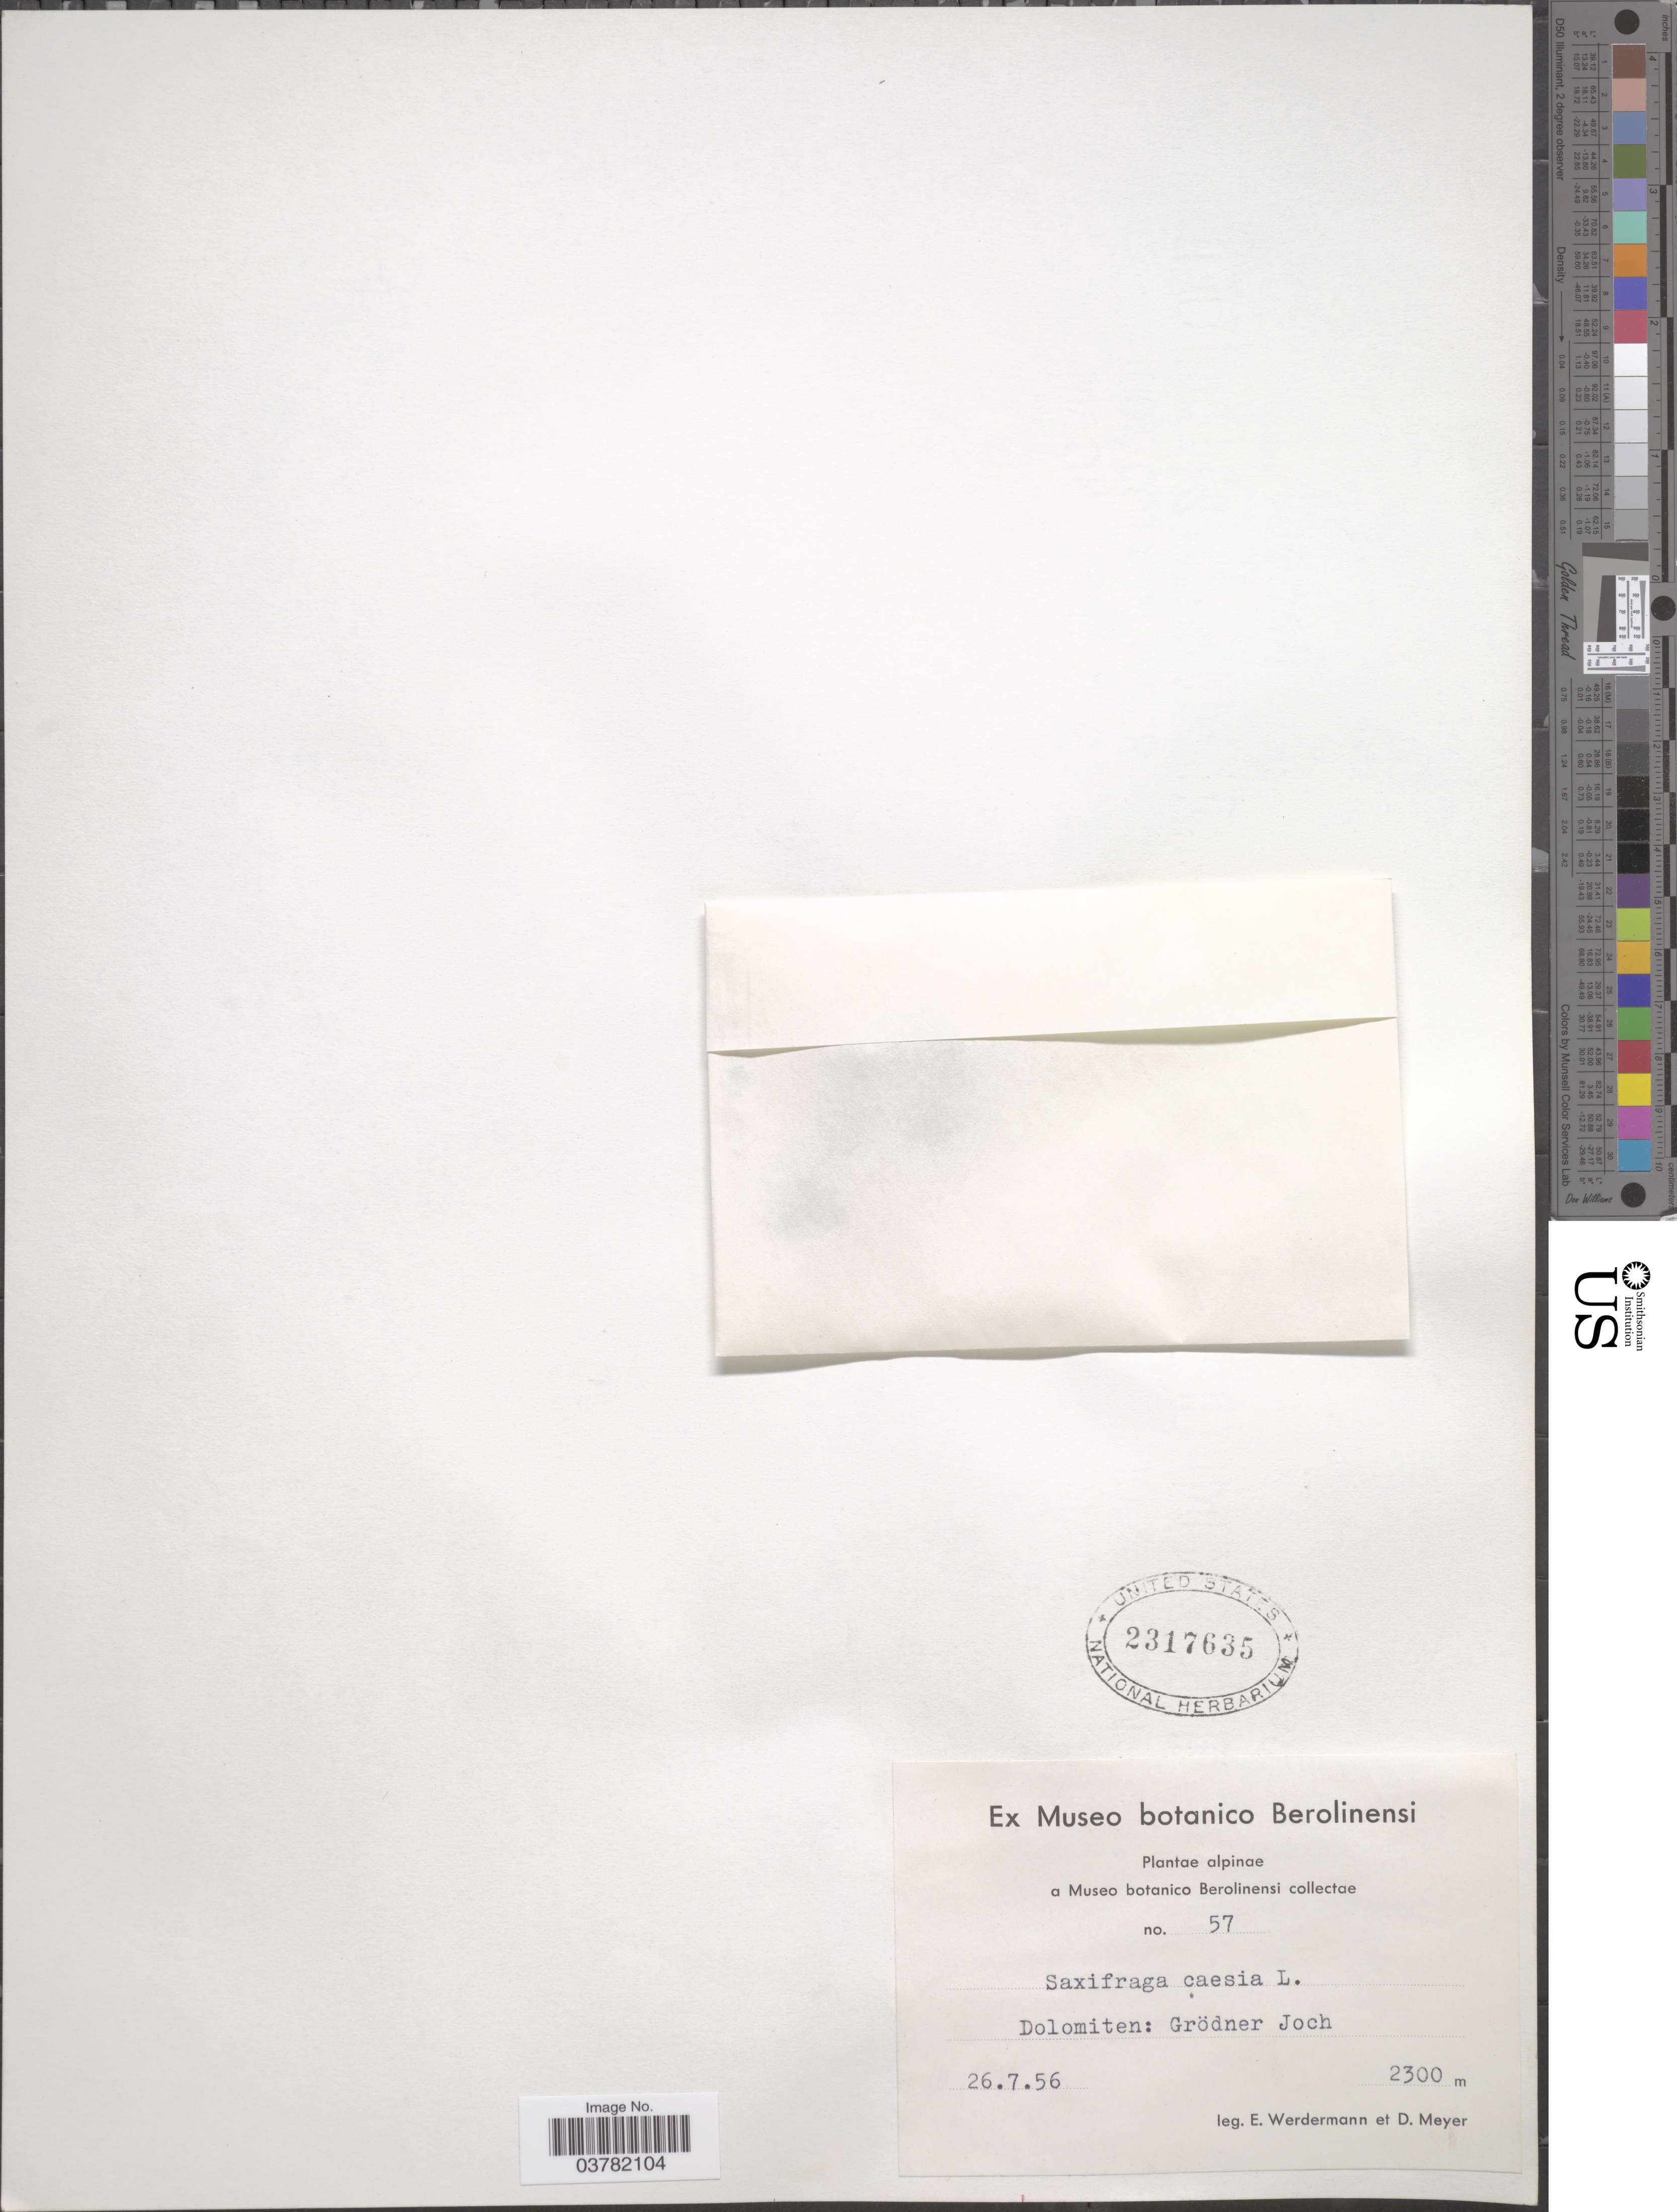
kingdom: Plantae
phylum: Tracheophyta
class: Magnoliopsida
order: Saxifragales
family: Saxifragaceae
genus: Saxifraga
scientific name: Saxifraga caesia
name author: L.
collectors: E. Werdermann & D. Meyer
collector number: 57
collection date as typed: Transcribed d/m/y: 26/7/56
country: Italy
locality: Alpinae. Dolomiten: Grödner Joch.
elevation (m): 2300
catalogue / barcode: US 2317635